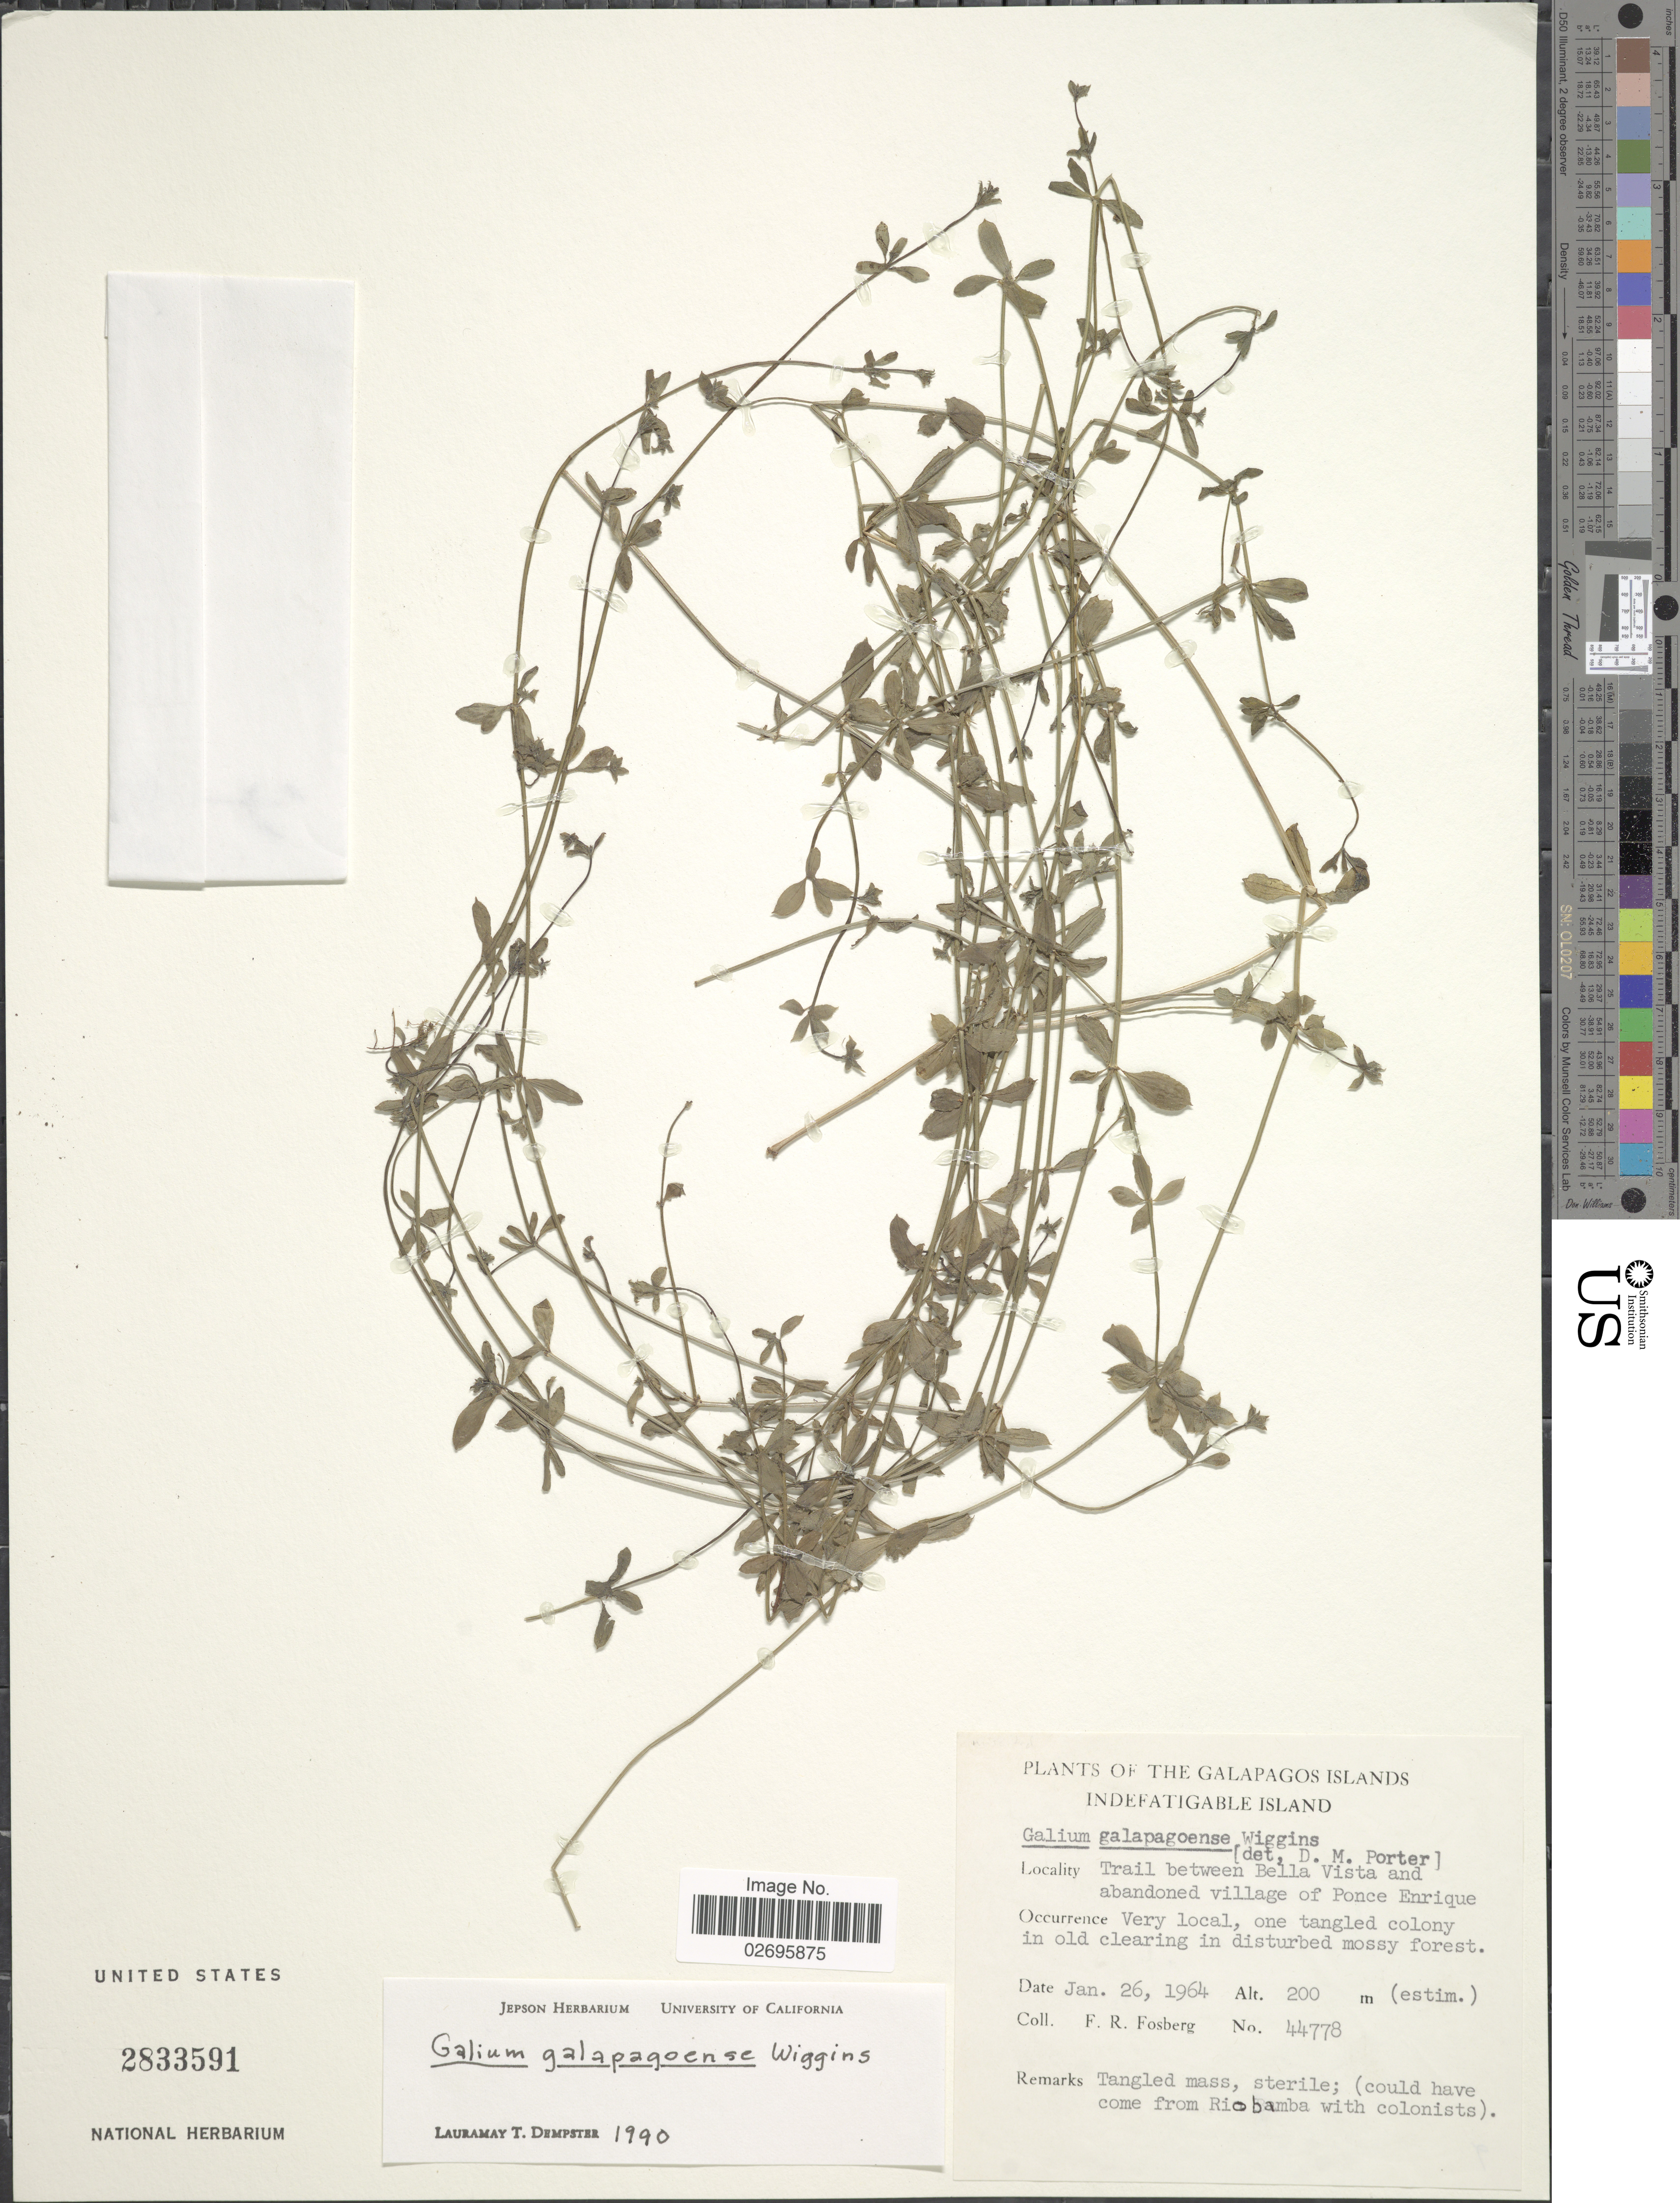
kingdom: Plantae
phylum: Tracheophyta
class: Magnoliopsida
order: Gentianales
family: Rubiaceae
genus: Galium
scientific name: Galium galapagoense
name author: Wiggins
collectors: F. R. Fosberg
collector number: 44778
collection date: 1964-01-26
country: Ecuador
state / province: Colón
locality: The Galapagos Islands, Indefatigable Island, TRail between Bella Vista and abandoned village of Ponce Enrique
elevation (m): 200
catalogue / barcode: US 2833591